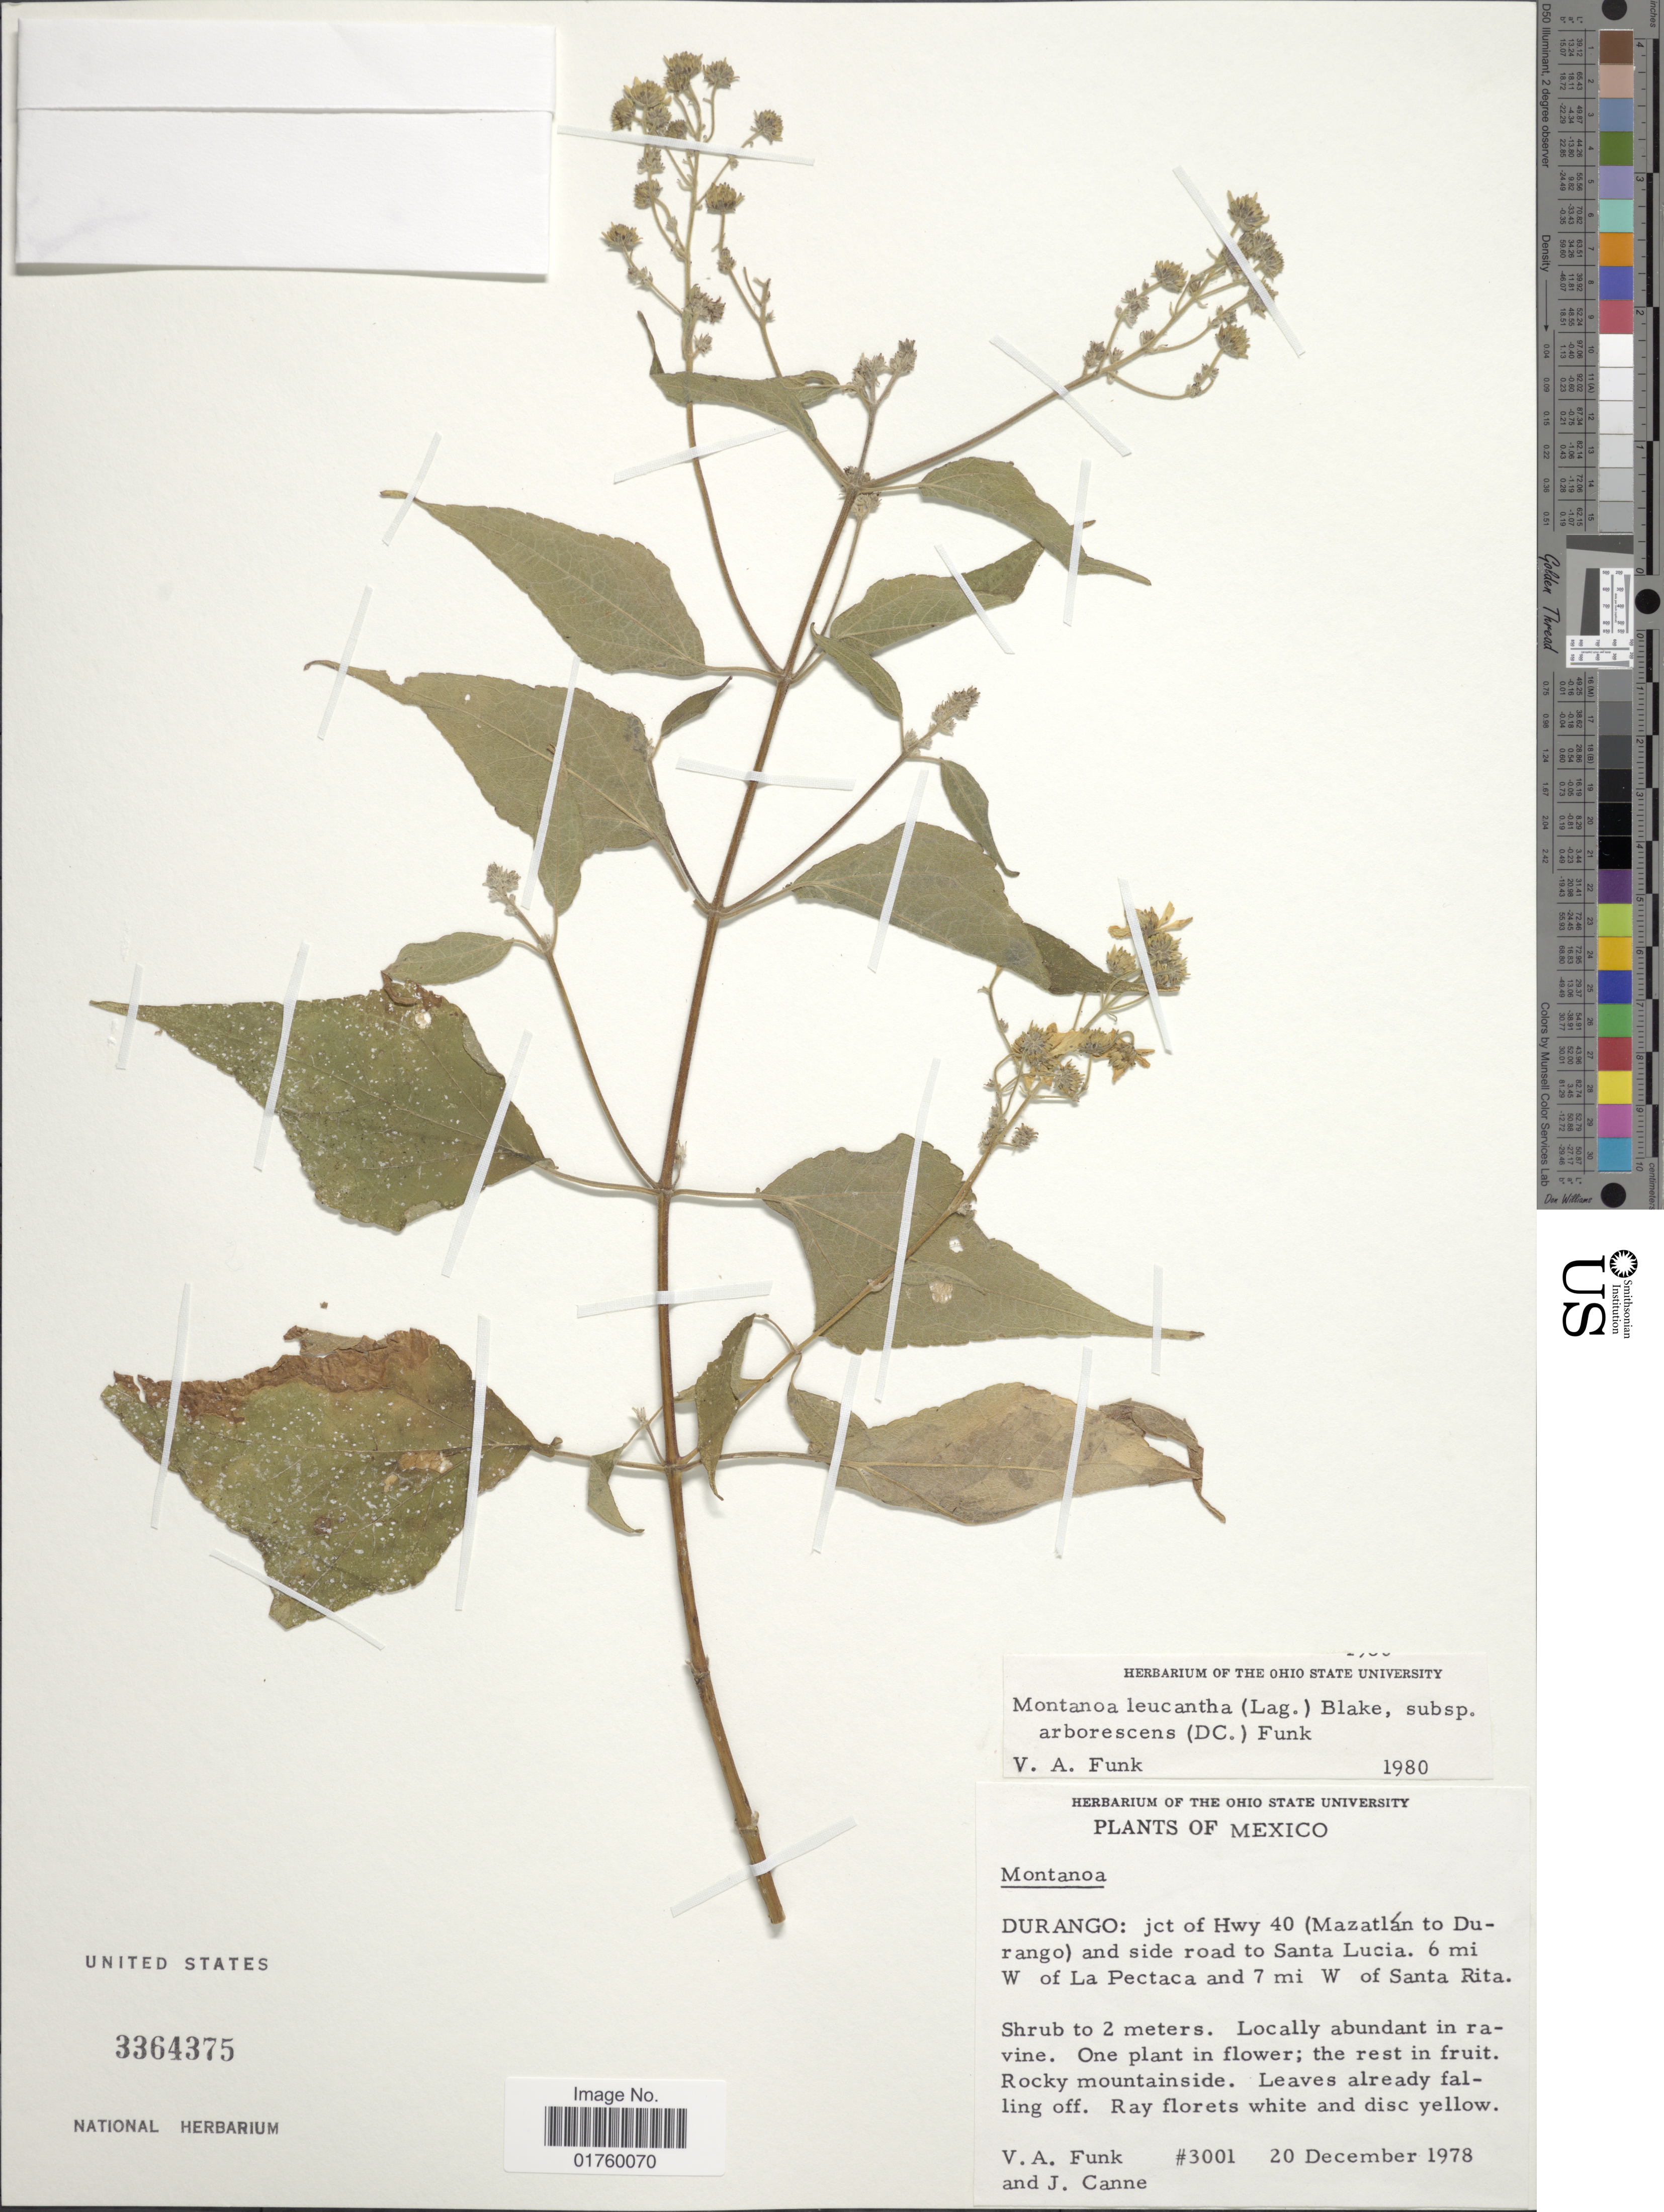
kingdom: Plantae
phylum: Tracheophyta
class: Magnoliopsida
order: Asterales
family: Asteraceae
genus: Montanoa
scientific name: Montanoa leucantha subsp. arborescens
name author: (DC.) V.A. Funk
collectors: V. Funk & J. M. Canne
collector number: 3001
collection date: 1978-12-20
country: Mexico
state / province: Durango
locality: Jct of Hwy 40 (Mazatlan to Durango) and side road to Santa Lucia, 6 mi W of La Pectaca and 7 mi of Santa Rita.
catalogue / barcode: US 3364375